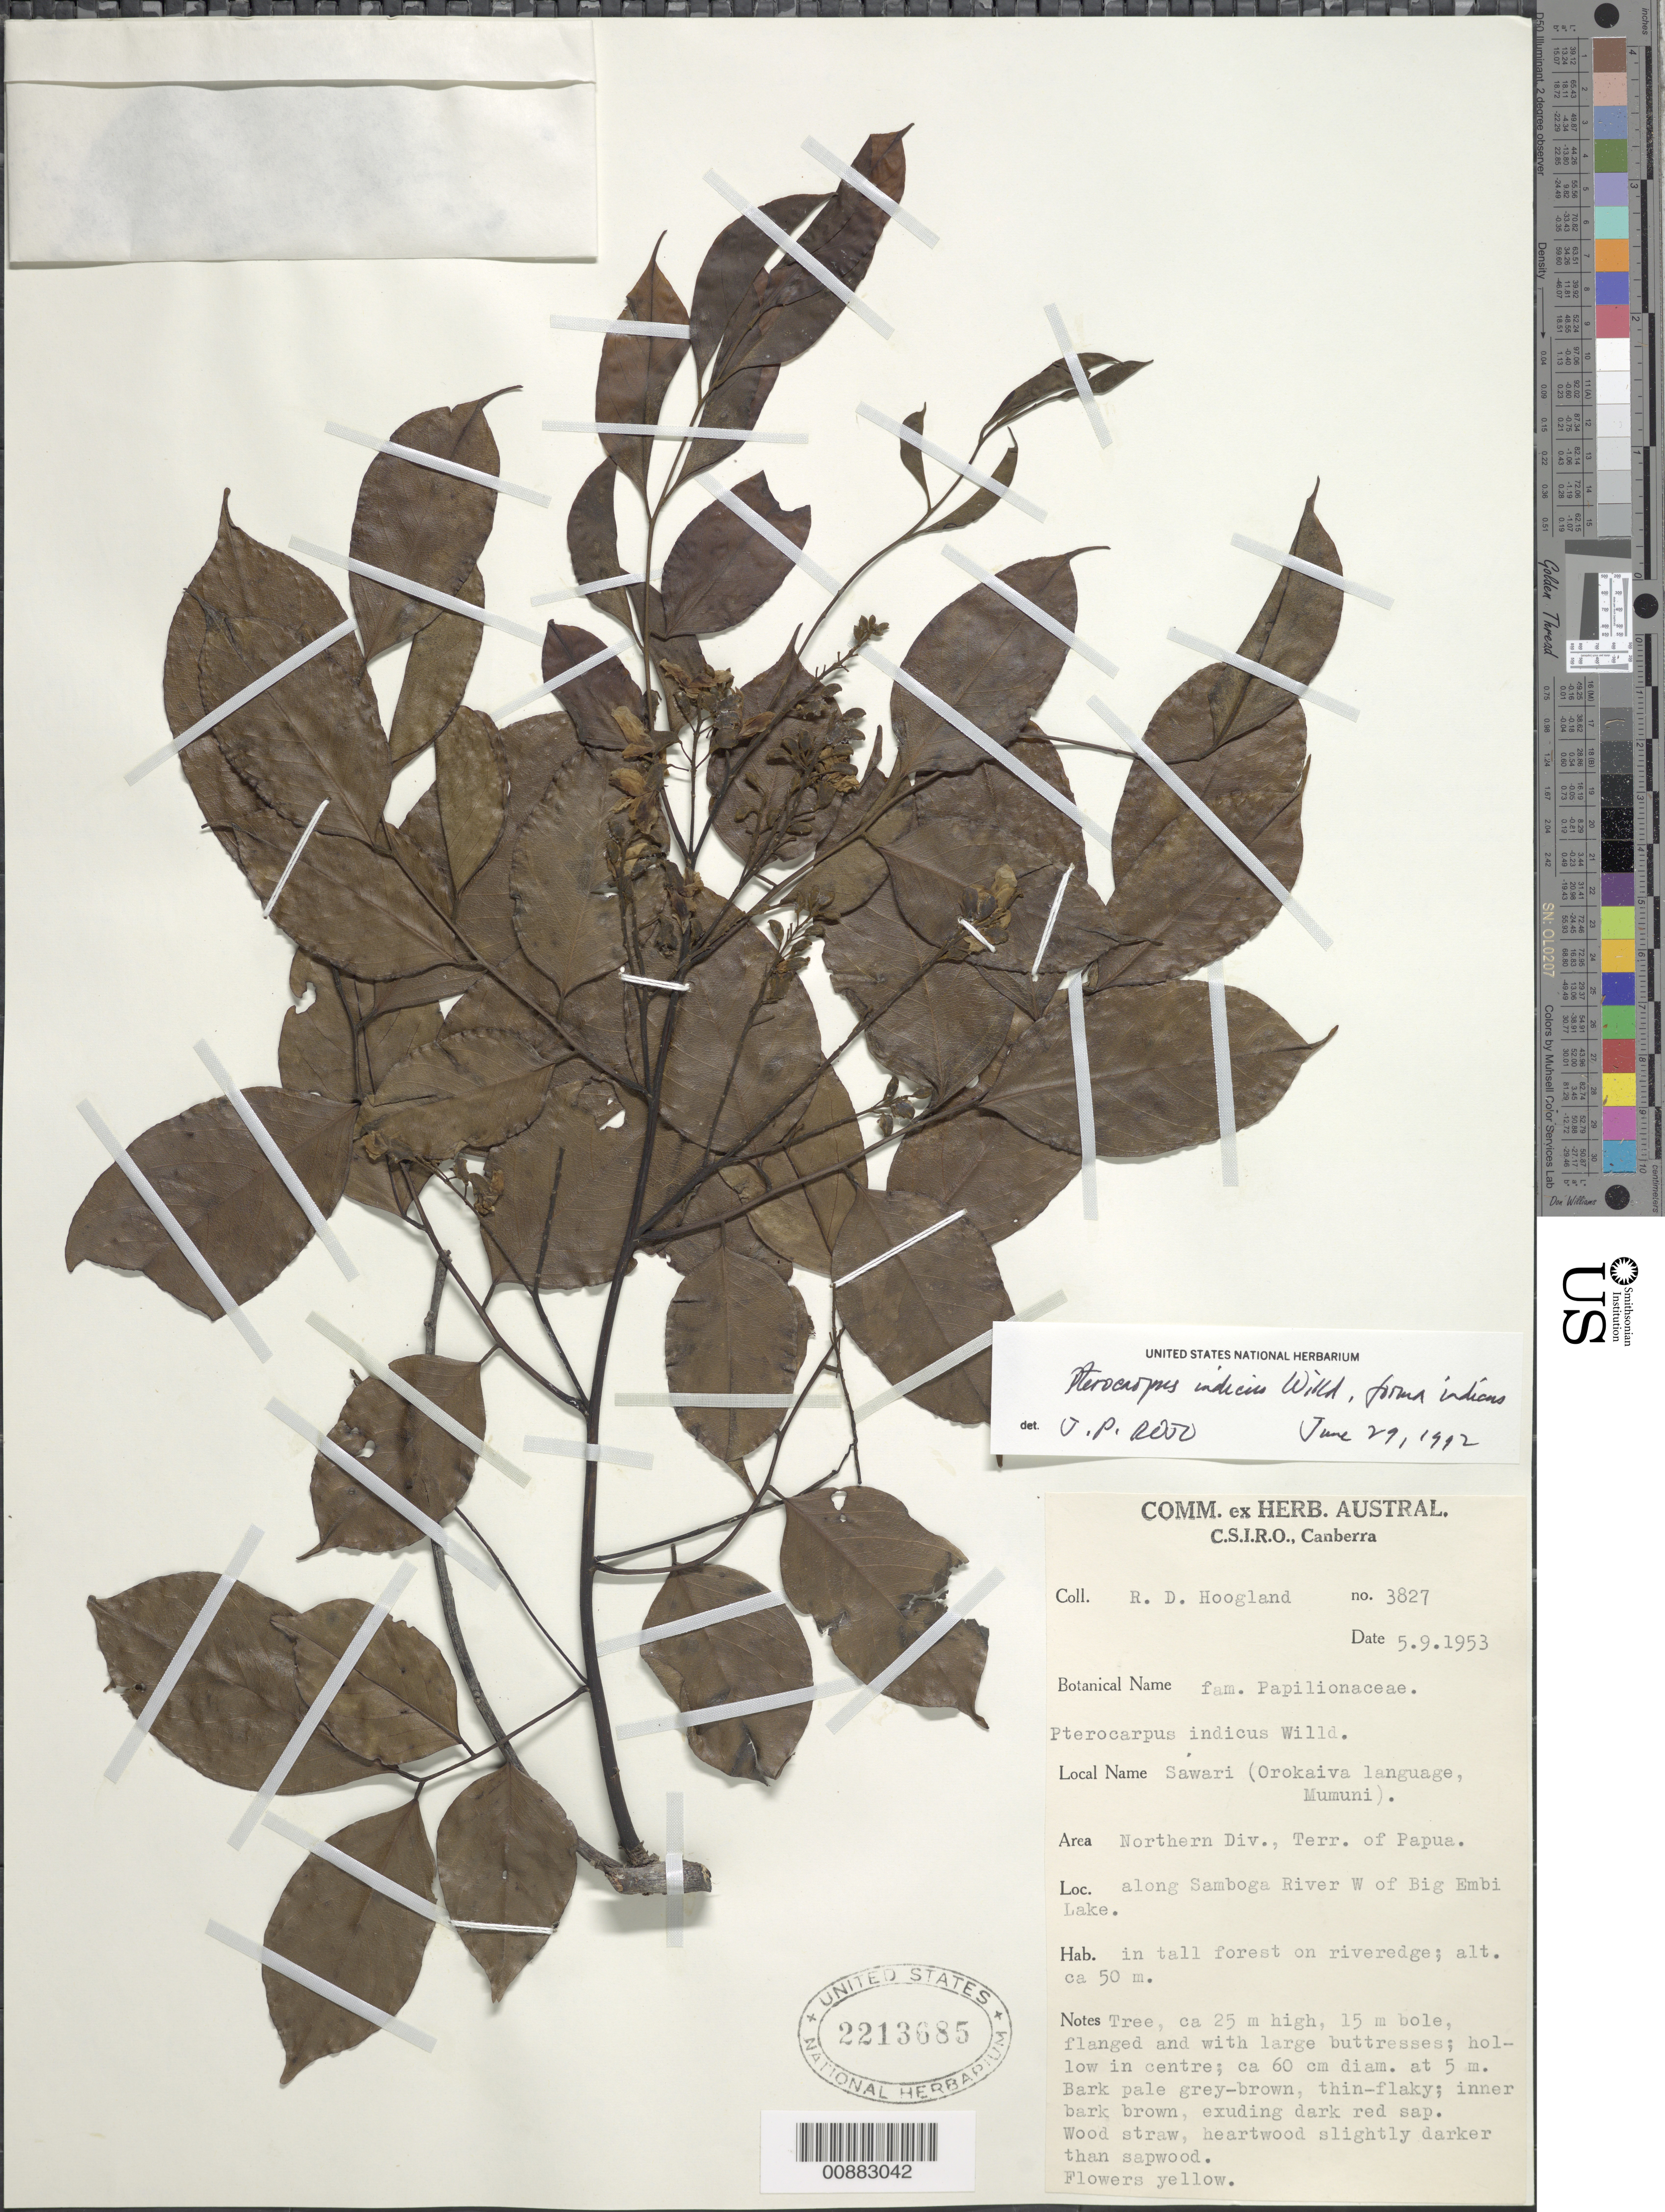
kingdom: Plantae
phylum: Tracheophyta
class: Magnoliopsida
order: Fabales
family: Fabaceae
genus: Pterocarpus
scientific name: Pterocarpus indicus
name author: Willd.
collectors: R. D. Hoogland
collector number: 3827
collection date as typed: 05 Sep 1953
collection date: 1953-09-05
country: Australia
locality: along Samboga River, W of Big Embi Lake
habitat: in tall forest on riveredge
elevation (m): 50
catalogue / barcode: US 2213685